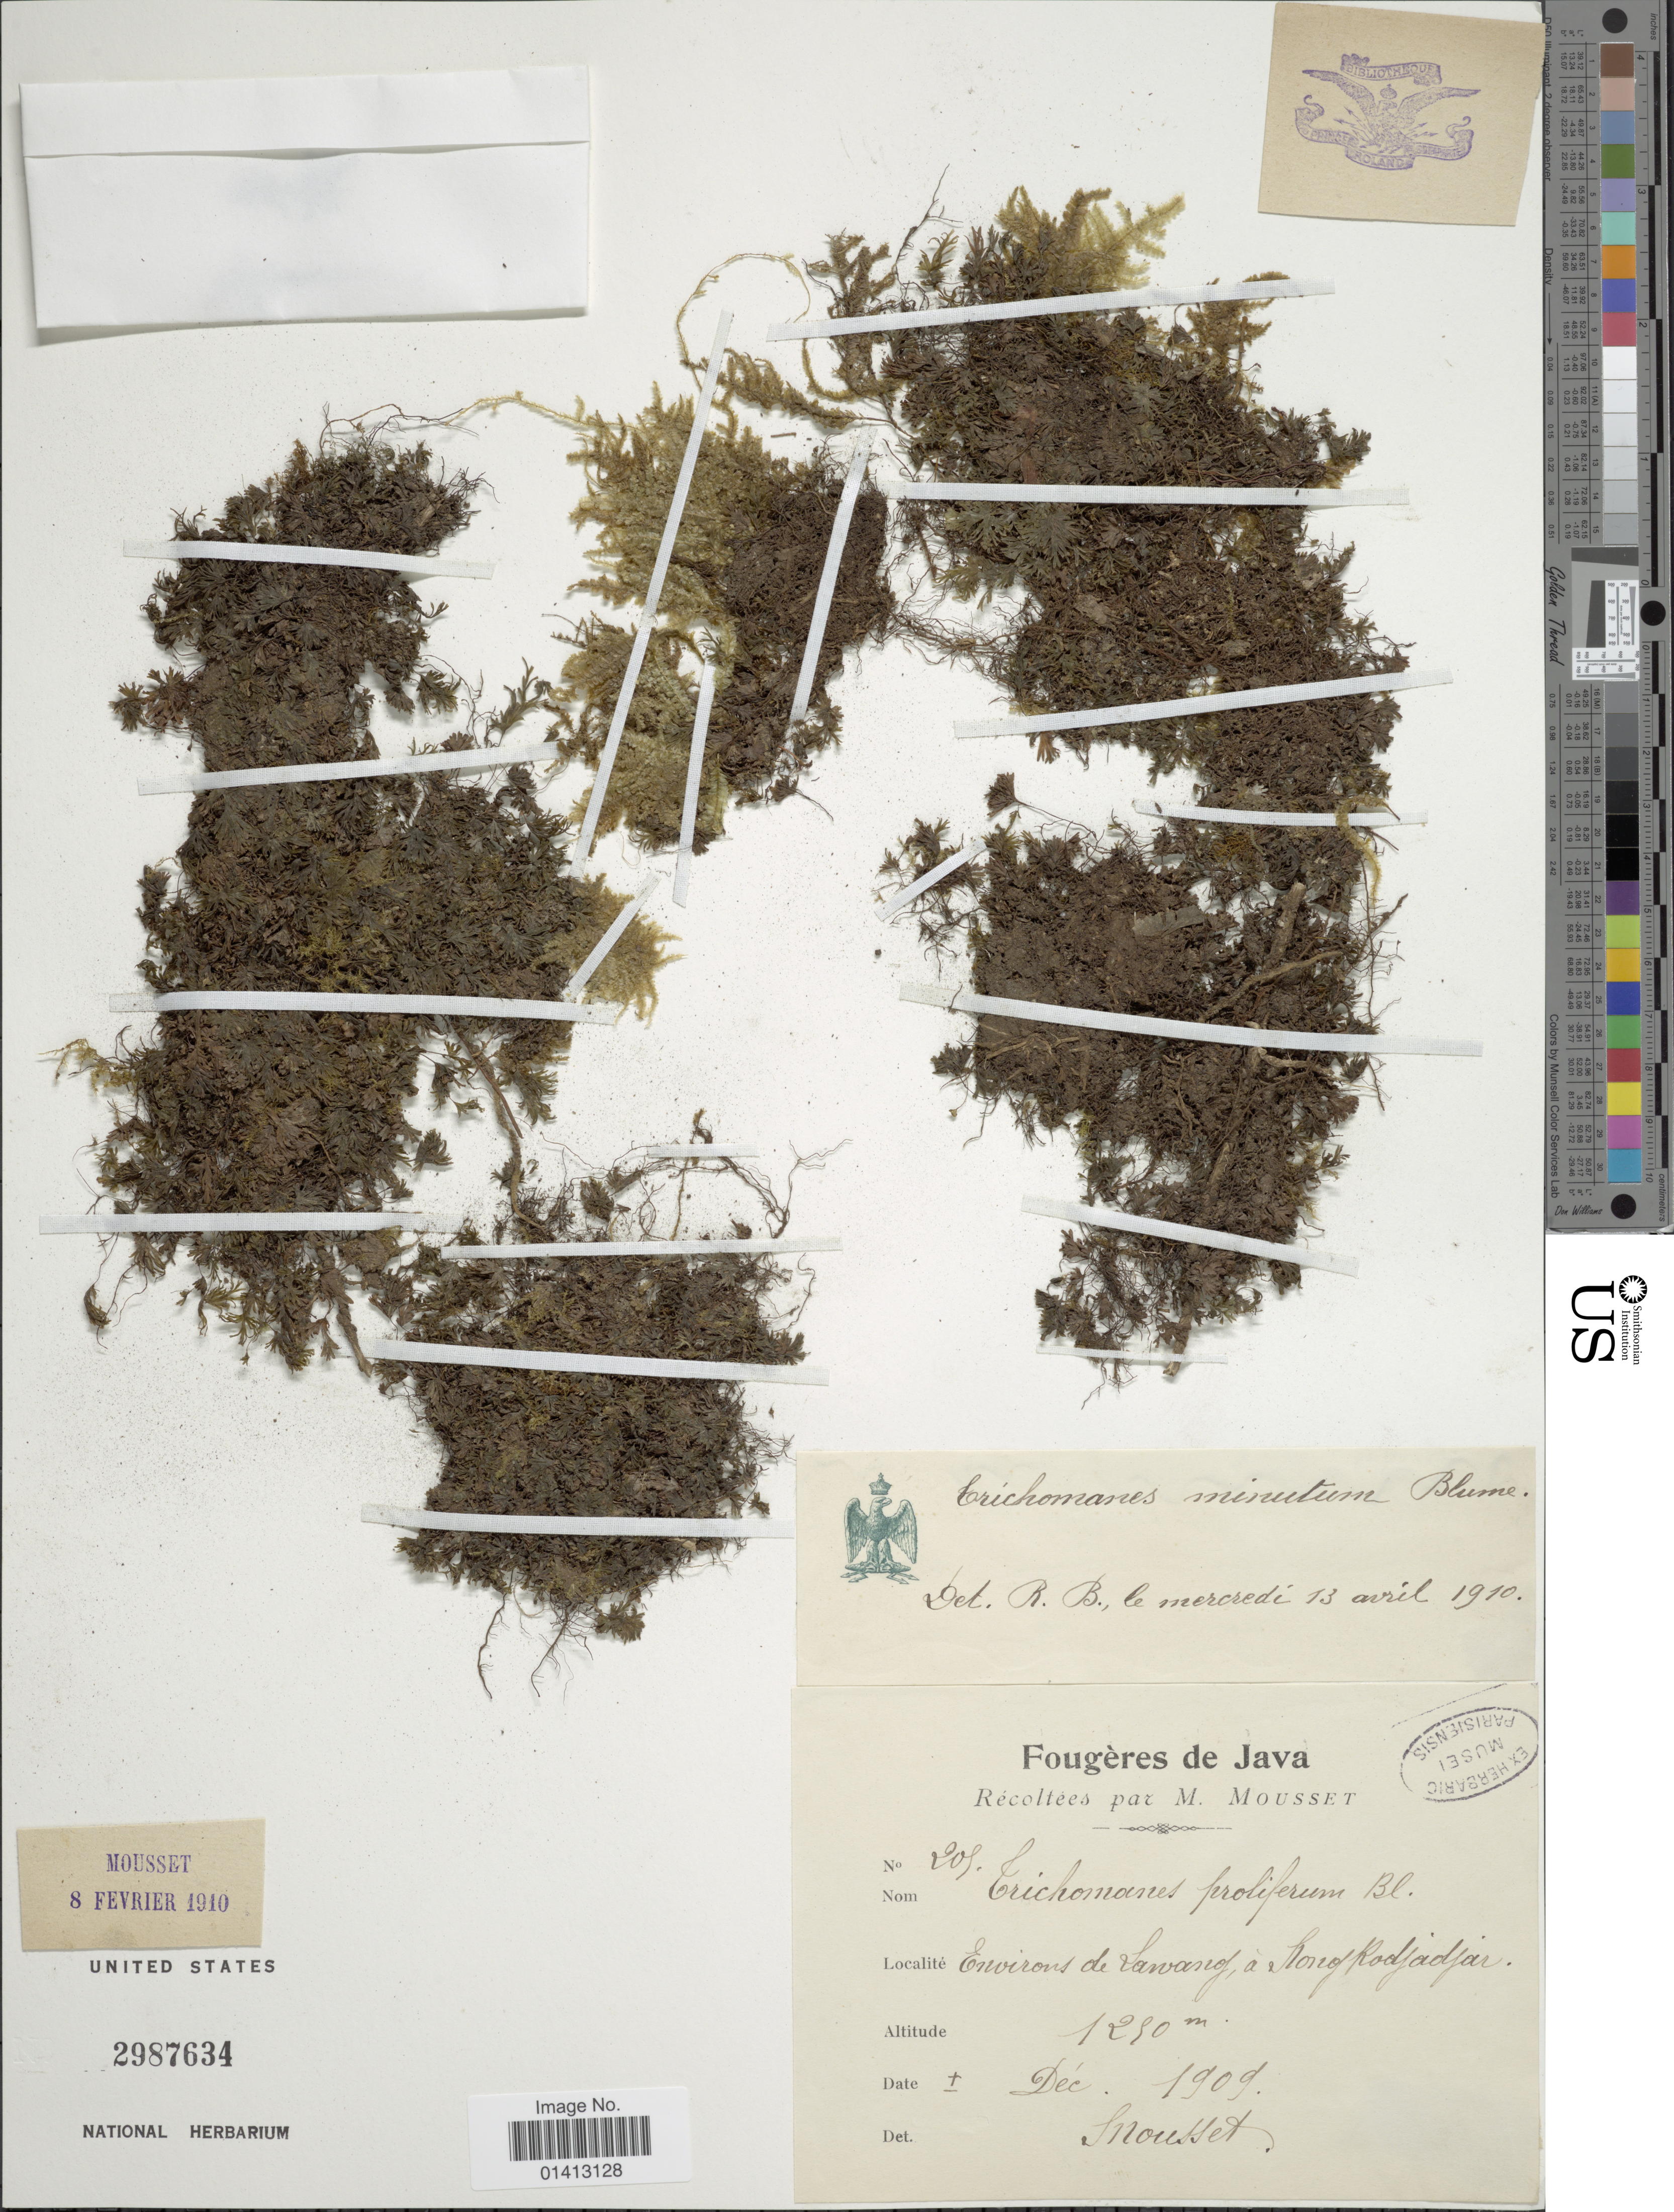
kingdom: Plantae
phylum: Tracheophyta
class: Polypodiopsida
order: Hymenophyllales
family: Hymenophyllaceae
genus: Crepidomanes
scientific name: Crepidomanes proliferum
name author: (Blume) Bostock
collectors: Mousset, --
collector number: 209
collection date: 1909-12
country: Indonesia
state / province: Java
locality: Environs de Lawang, a Nong Kodjadjar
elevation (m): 1290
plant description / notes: Corrected "Environs de laang, a Kong Rodjadjan" to Environs de Lawang, a Nong Kodjadjar.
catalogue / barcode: US 2987634